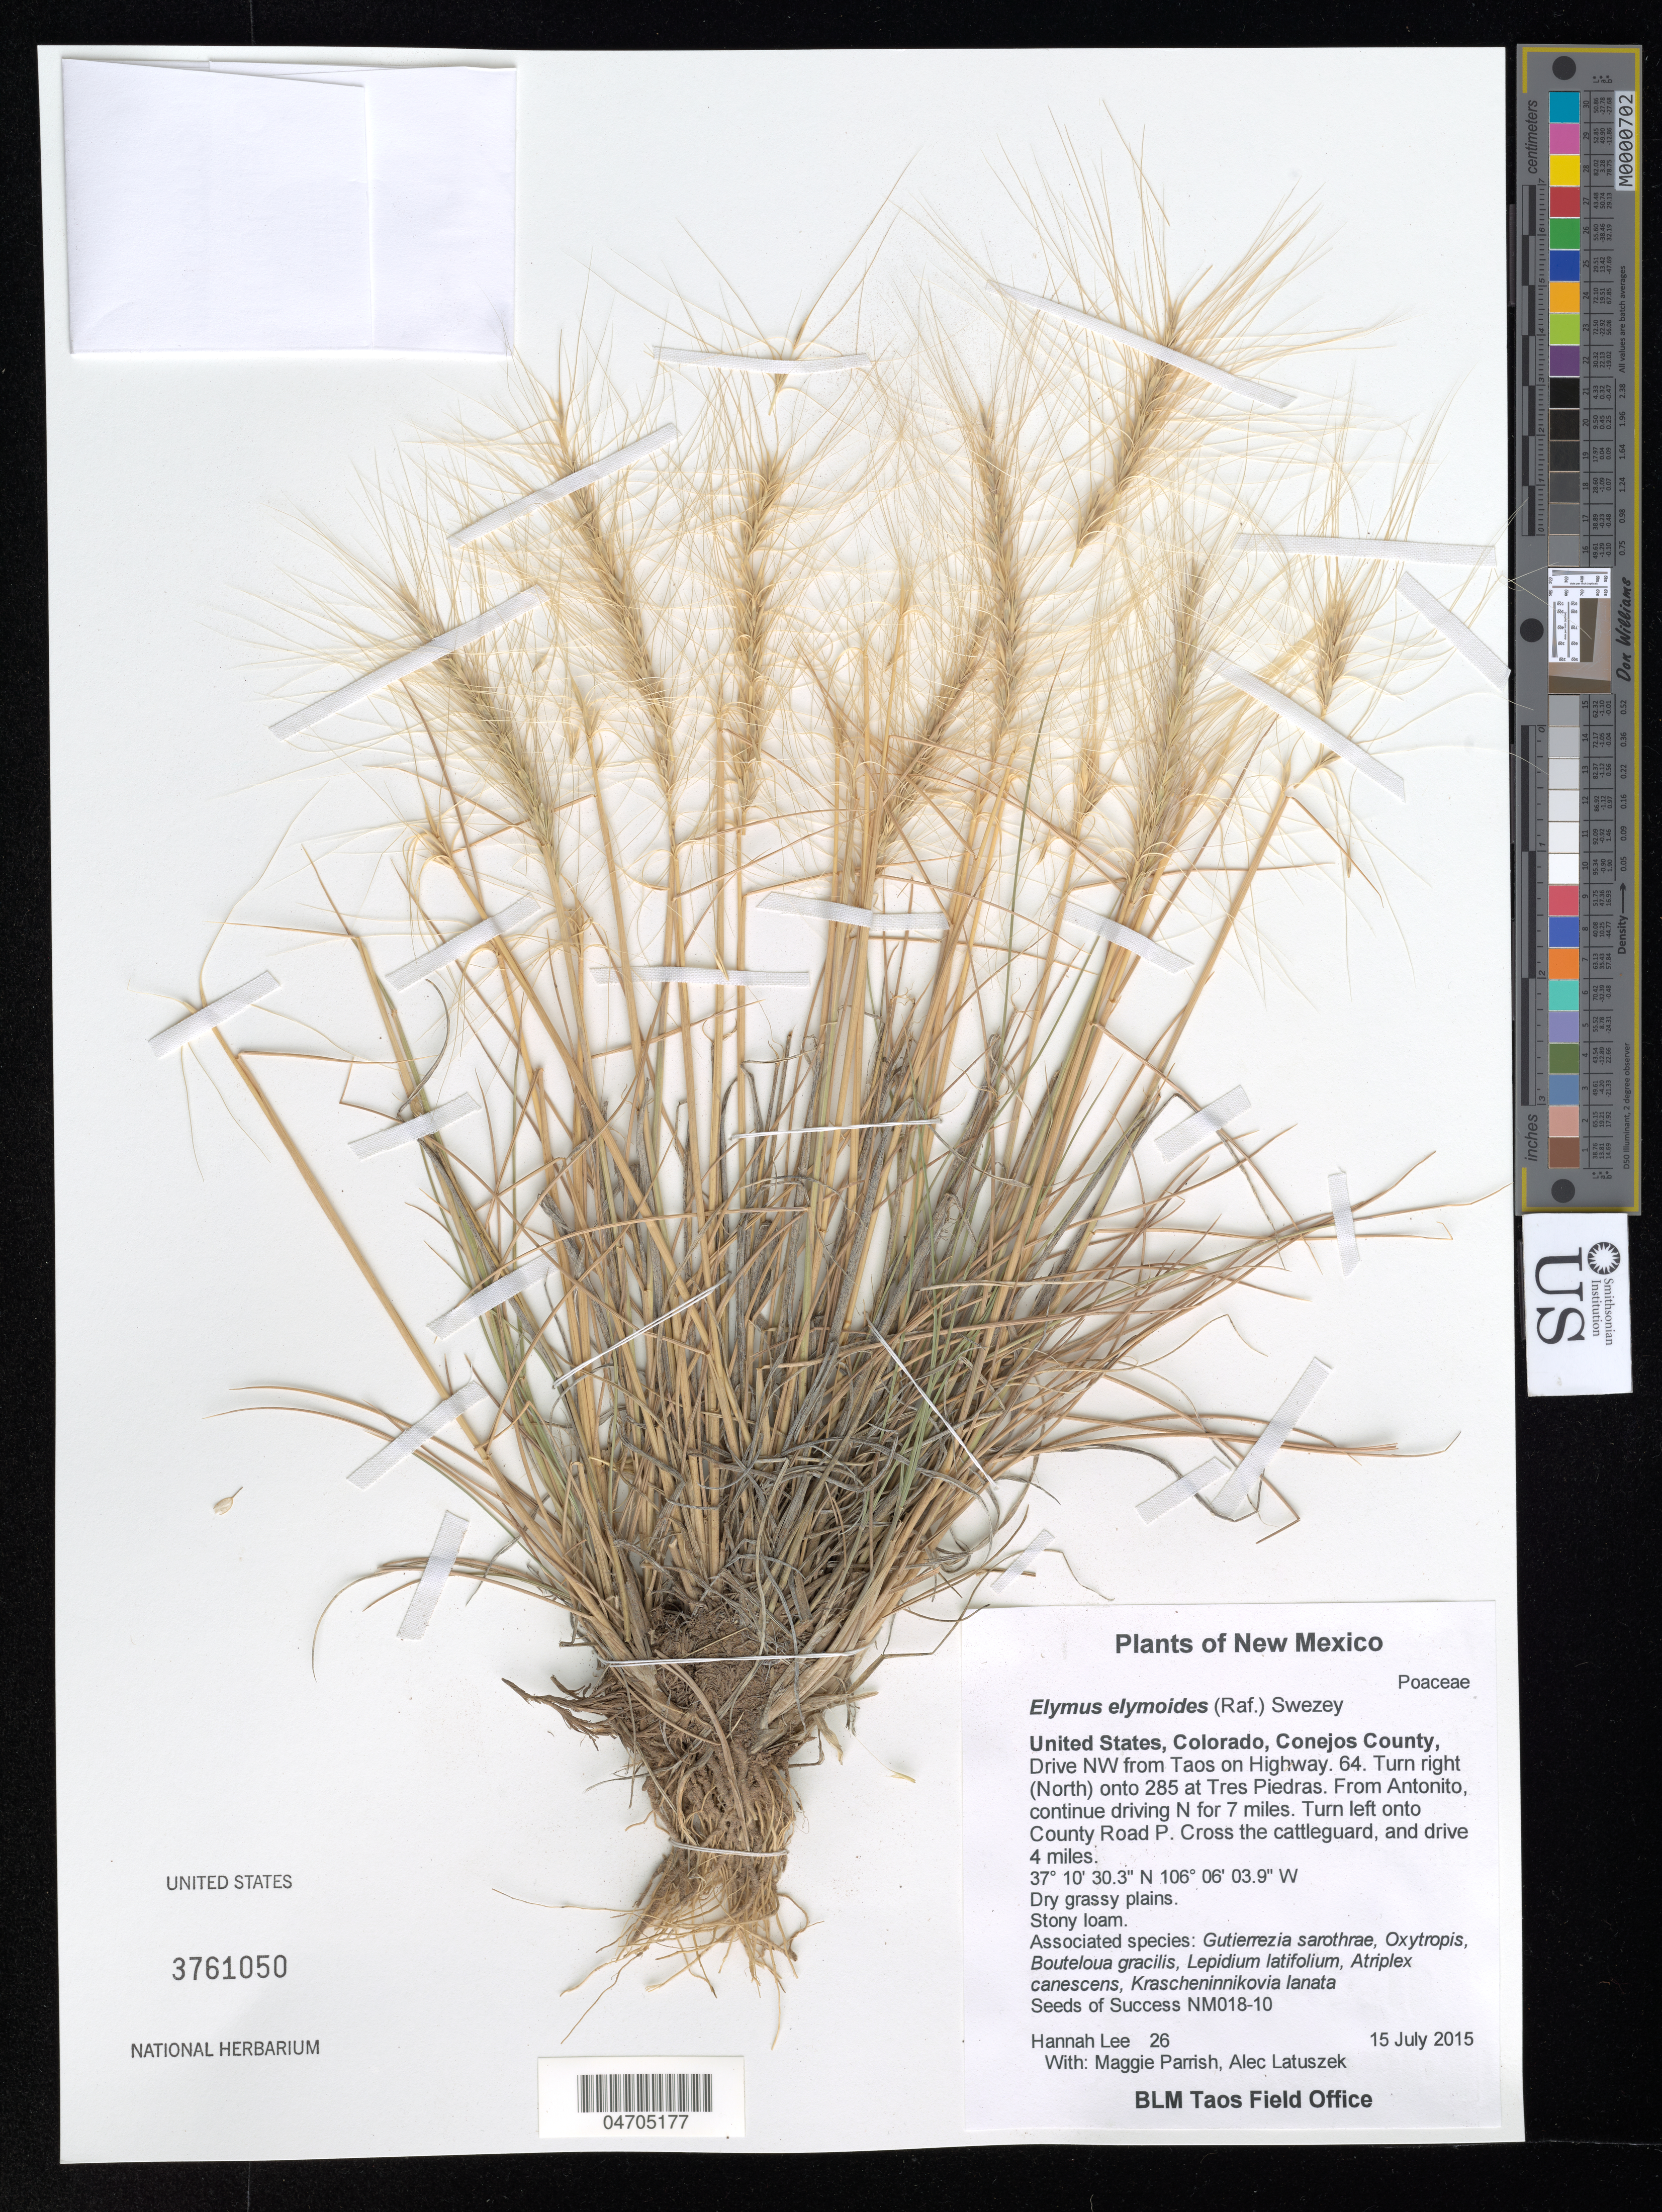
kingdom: Plantae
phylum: Tracheophyta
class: Liliopsida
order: Poales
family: Poaceae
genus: Elymus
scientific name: Elymus elymoides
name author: (Raf.) Swezey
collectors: H. Lee, M. Parrish & A. Latuszek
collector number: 26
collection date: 2015-07-15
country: United States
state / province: Colorado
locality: Conejos County, Drive NW from Taos on Highway 64. Turn right (North) onto 285 at Tres Piedras. From Antonito, continue driving N for 7 miles. Turn left onto County Road P. Cross the cattleguard, and drive 4 miles.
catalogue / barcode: US 3761050